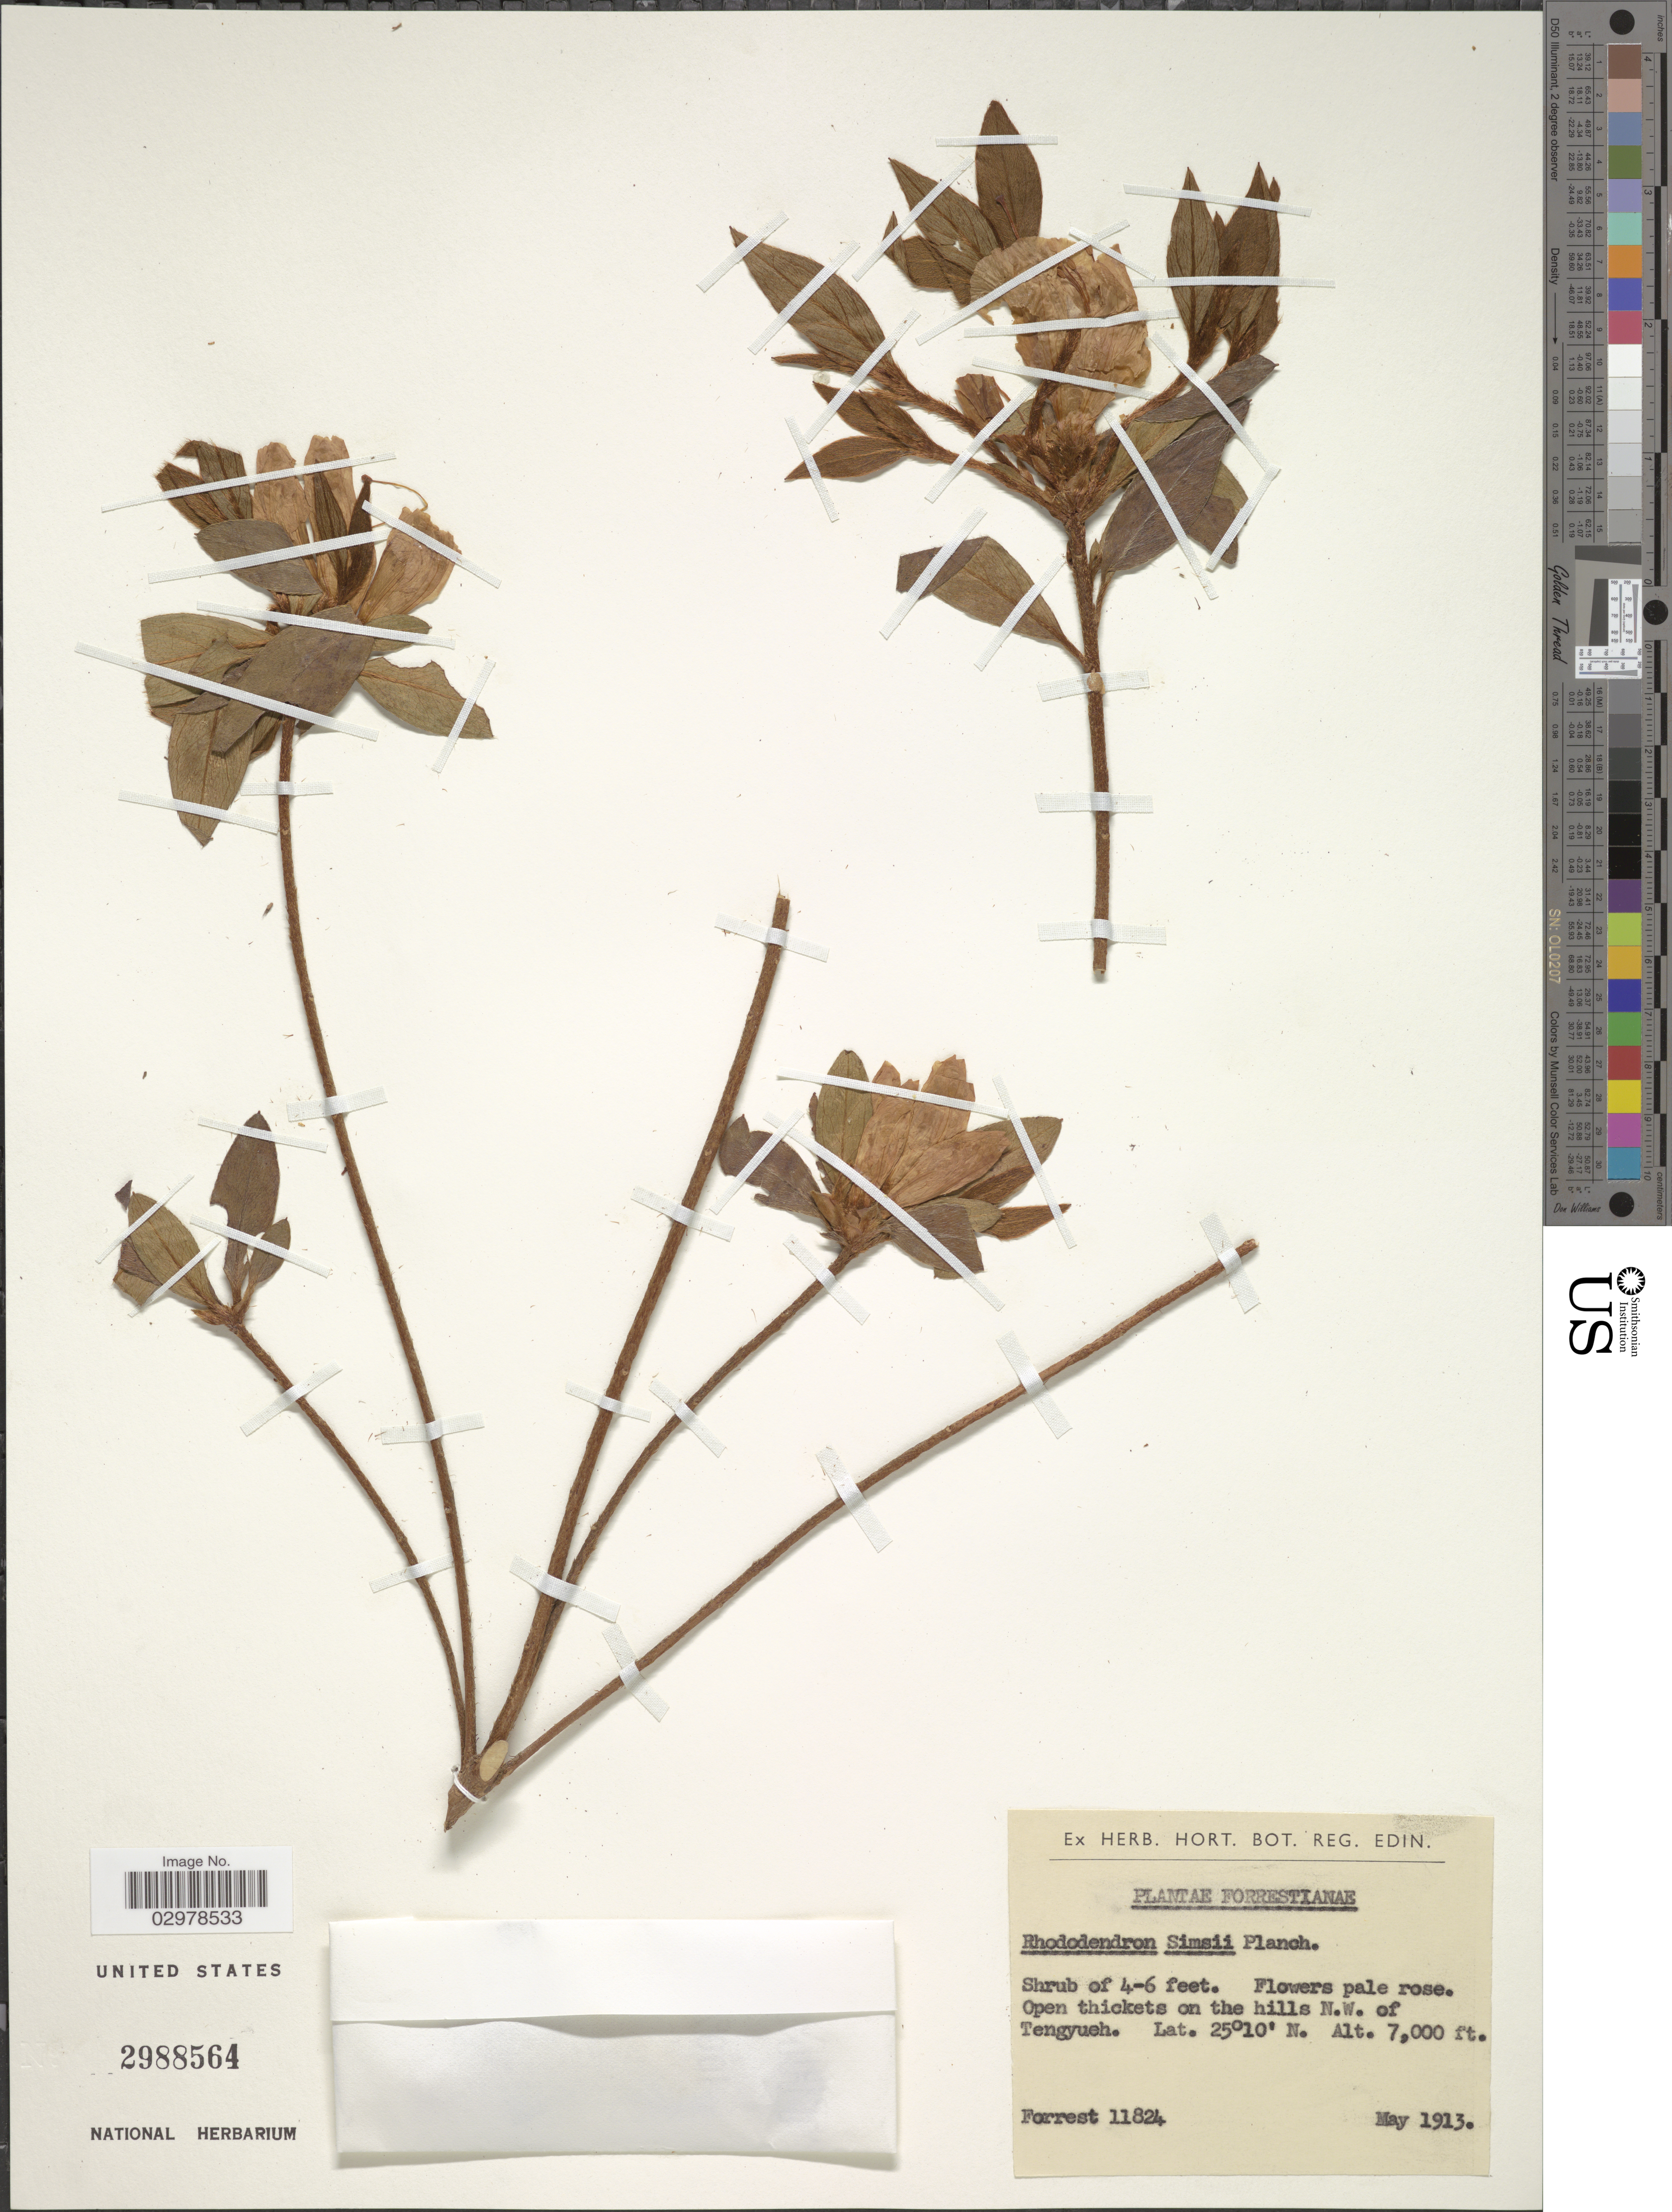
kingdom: Plantae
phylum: Tracheophyta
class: Magnoliopsida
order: Ericales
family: Ericaceae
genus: Rhododendron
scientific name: Rhododendron simsii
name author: Planch.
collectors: -. Forrest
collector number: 11824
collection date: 1913-05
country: China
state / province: Yunnan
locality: Open thickets on the hills N.W. of Tengyueh.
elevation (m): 2134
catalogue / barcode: US 2988564